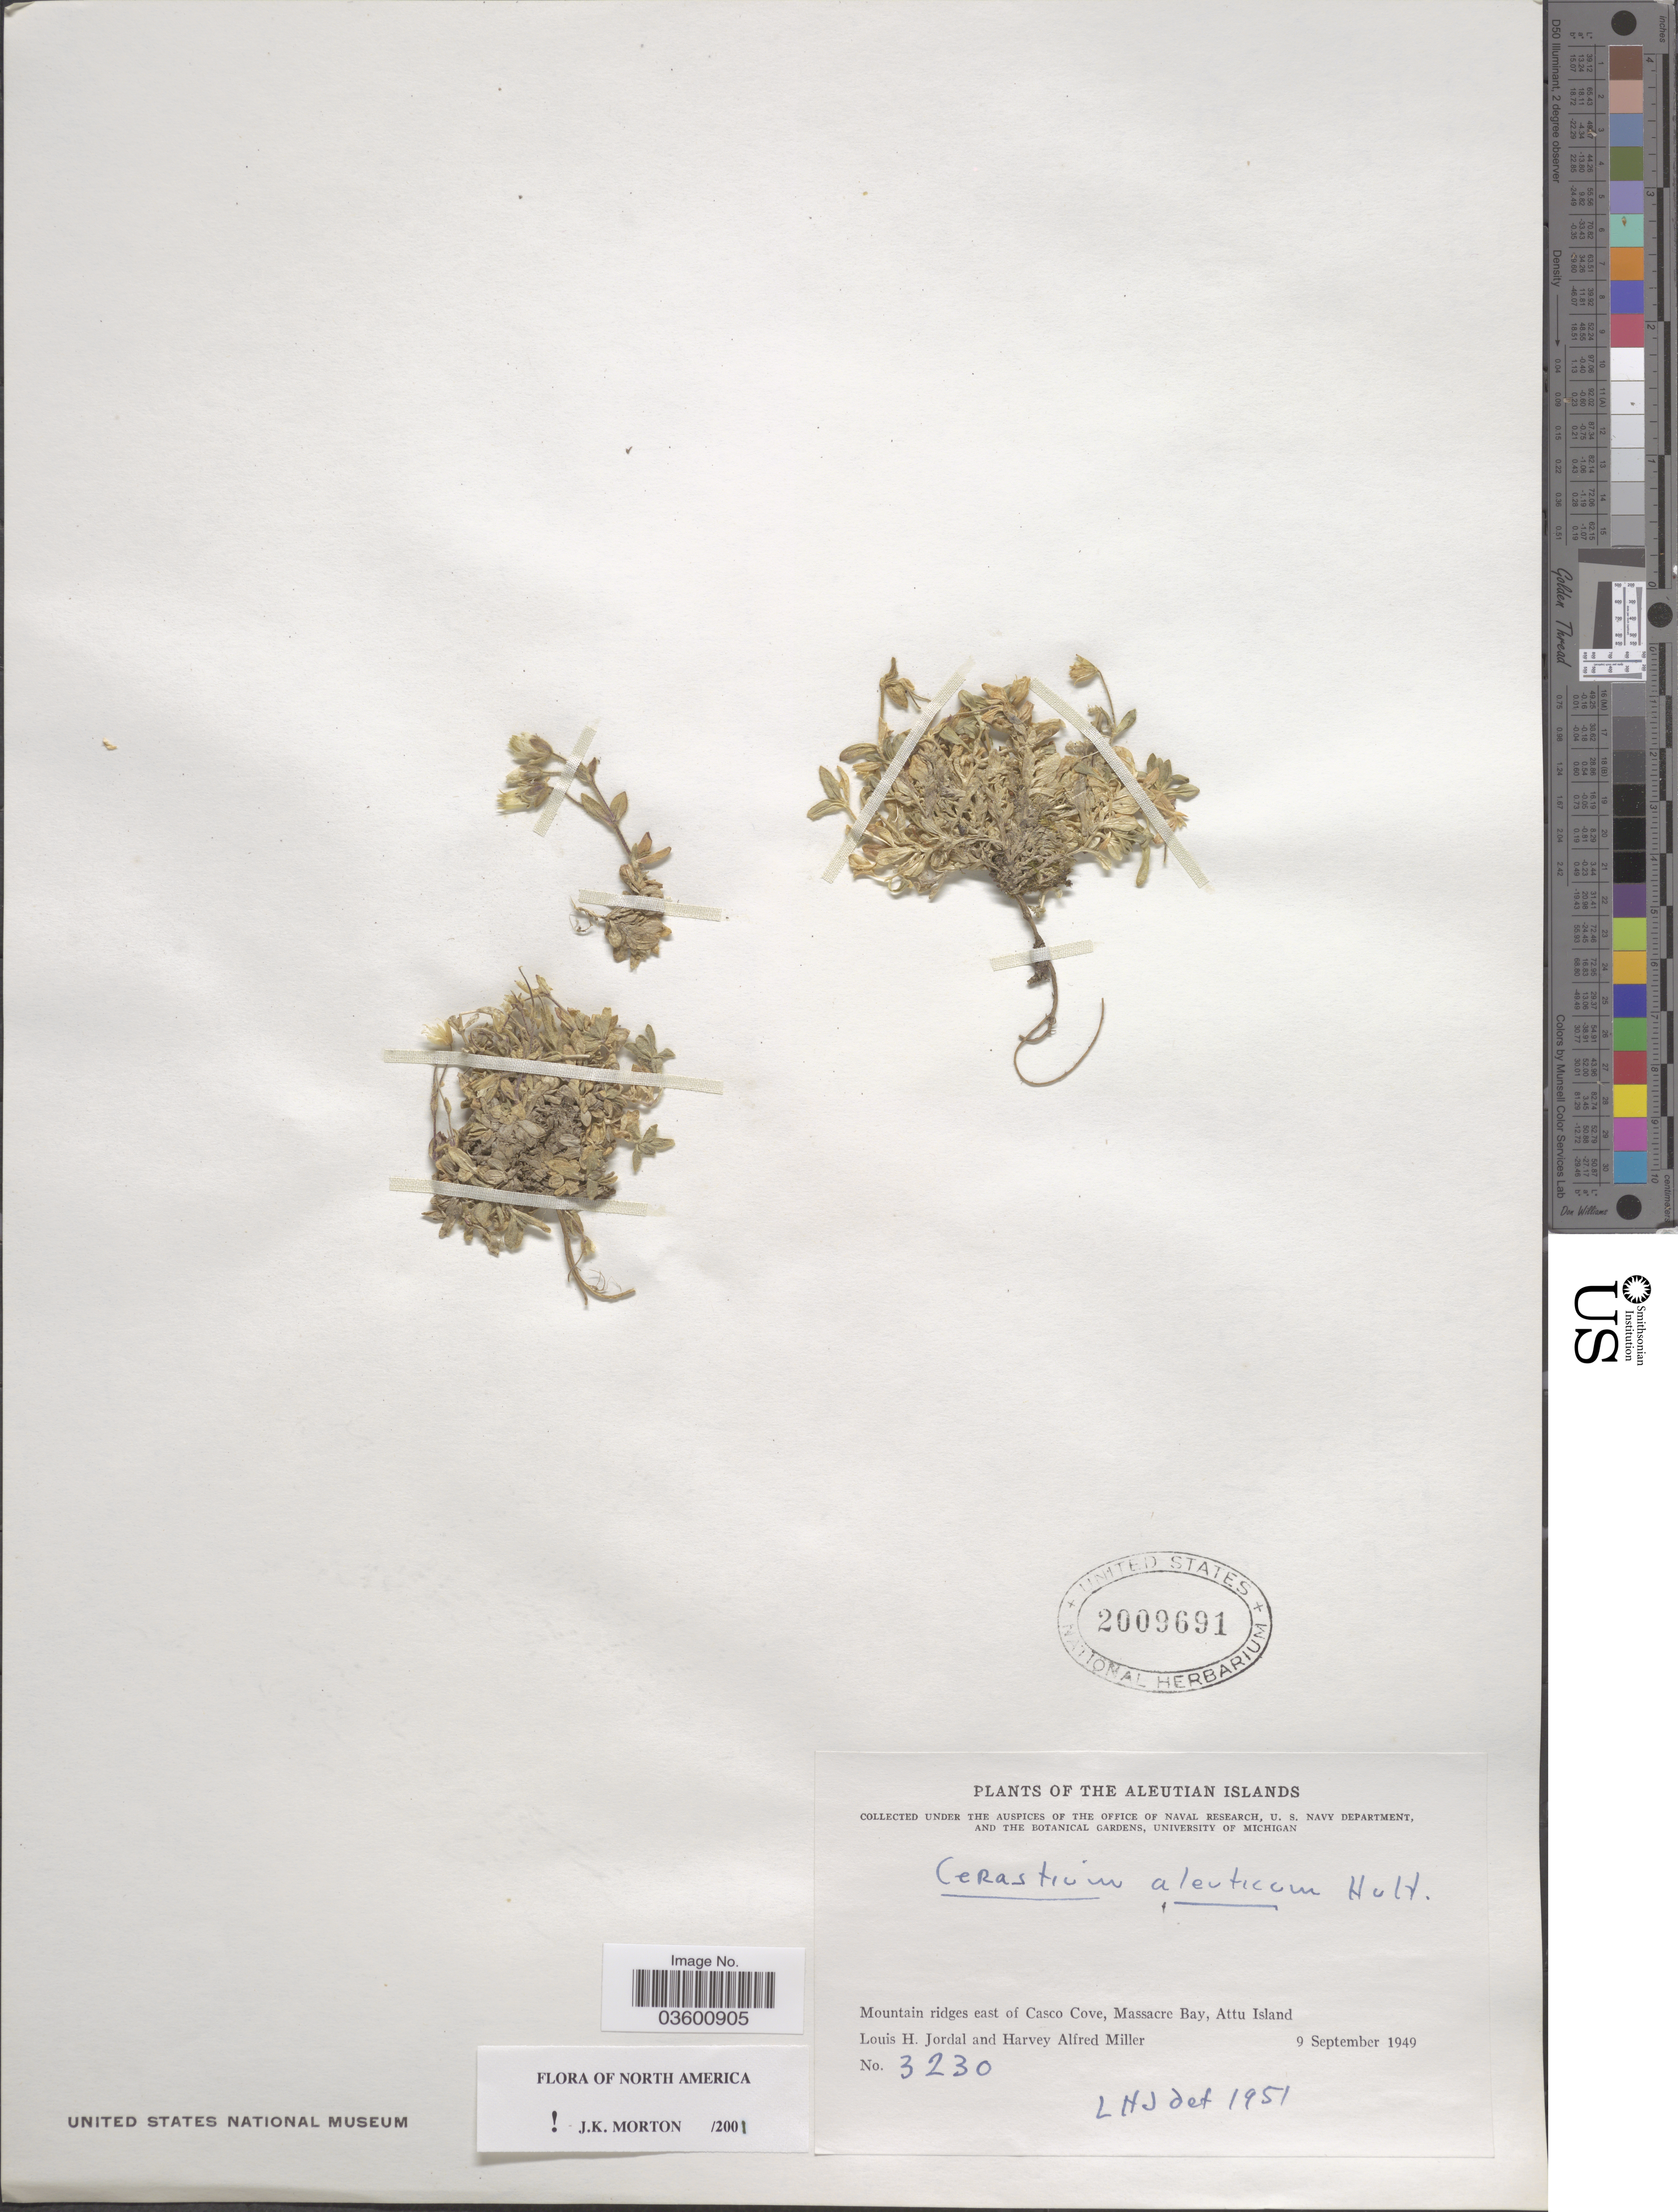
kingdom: Plantae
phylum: Tracheophyta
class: Magnoliopsida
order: Caryophyllales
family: Caryophyllaceae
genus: Cerastium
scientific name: Cerastium aleuticum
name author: Hultén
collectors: L. Jordal & H. A. Miller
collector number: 3230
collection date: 1949-09-09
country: United States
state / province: Alaska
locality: The Aleutian Islands. Mountain ridges east of Casco Cove, Massacre Bay, Attu Island.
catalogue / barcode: US 2009691